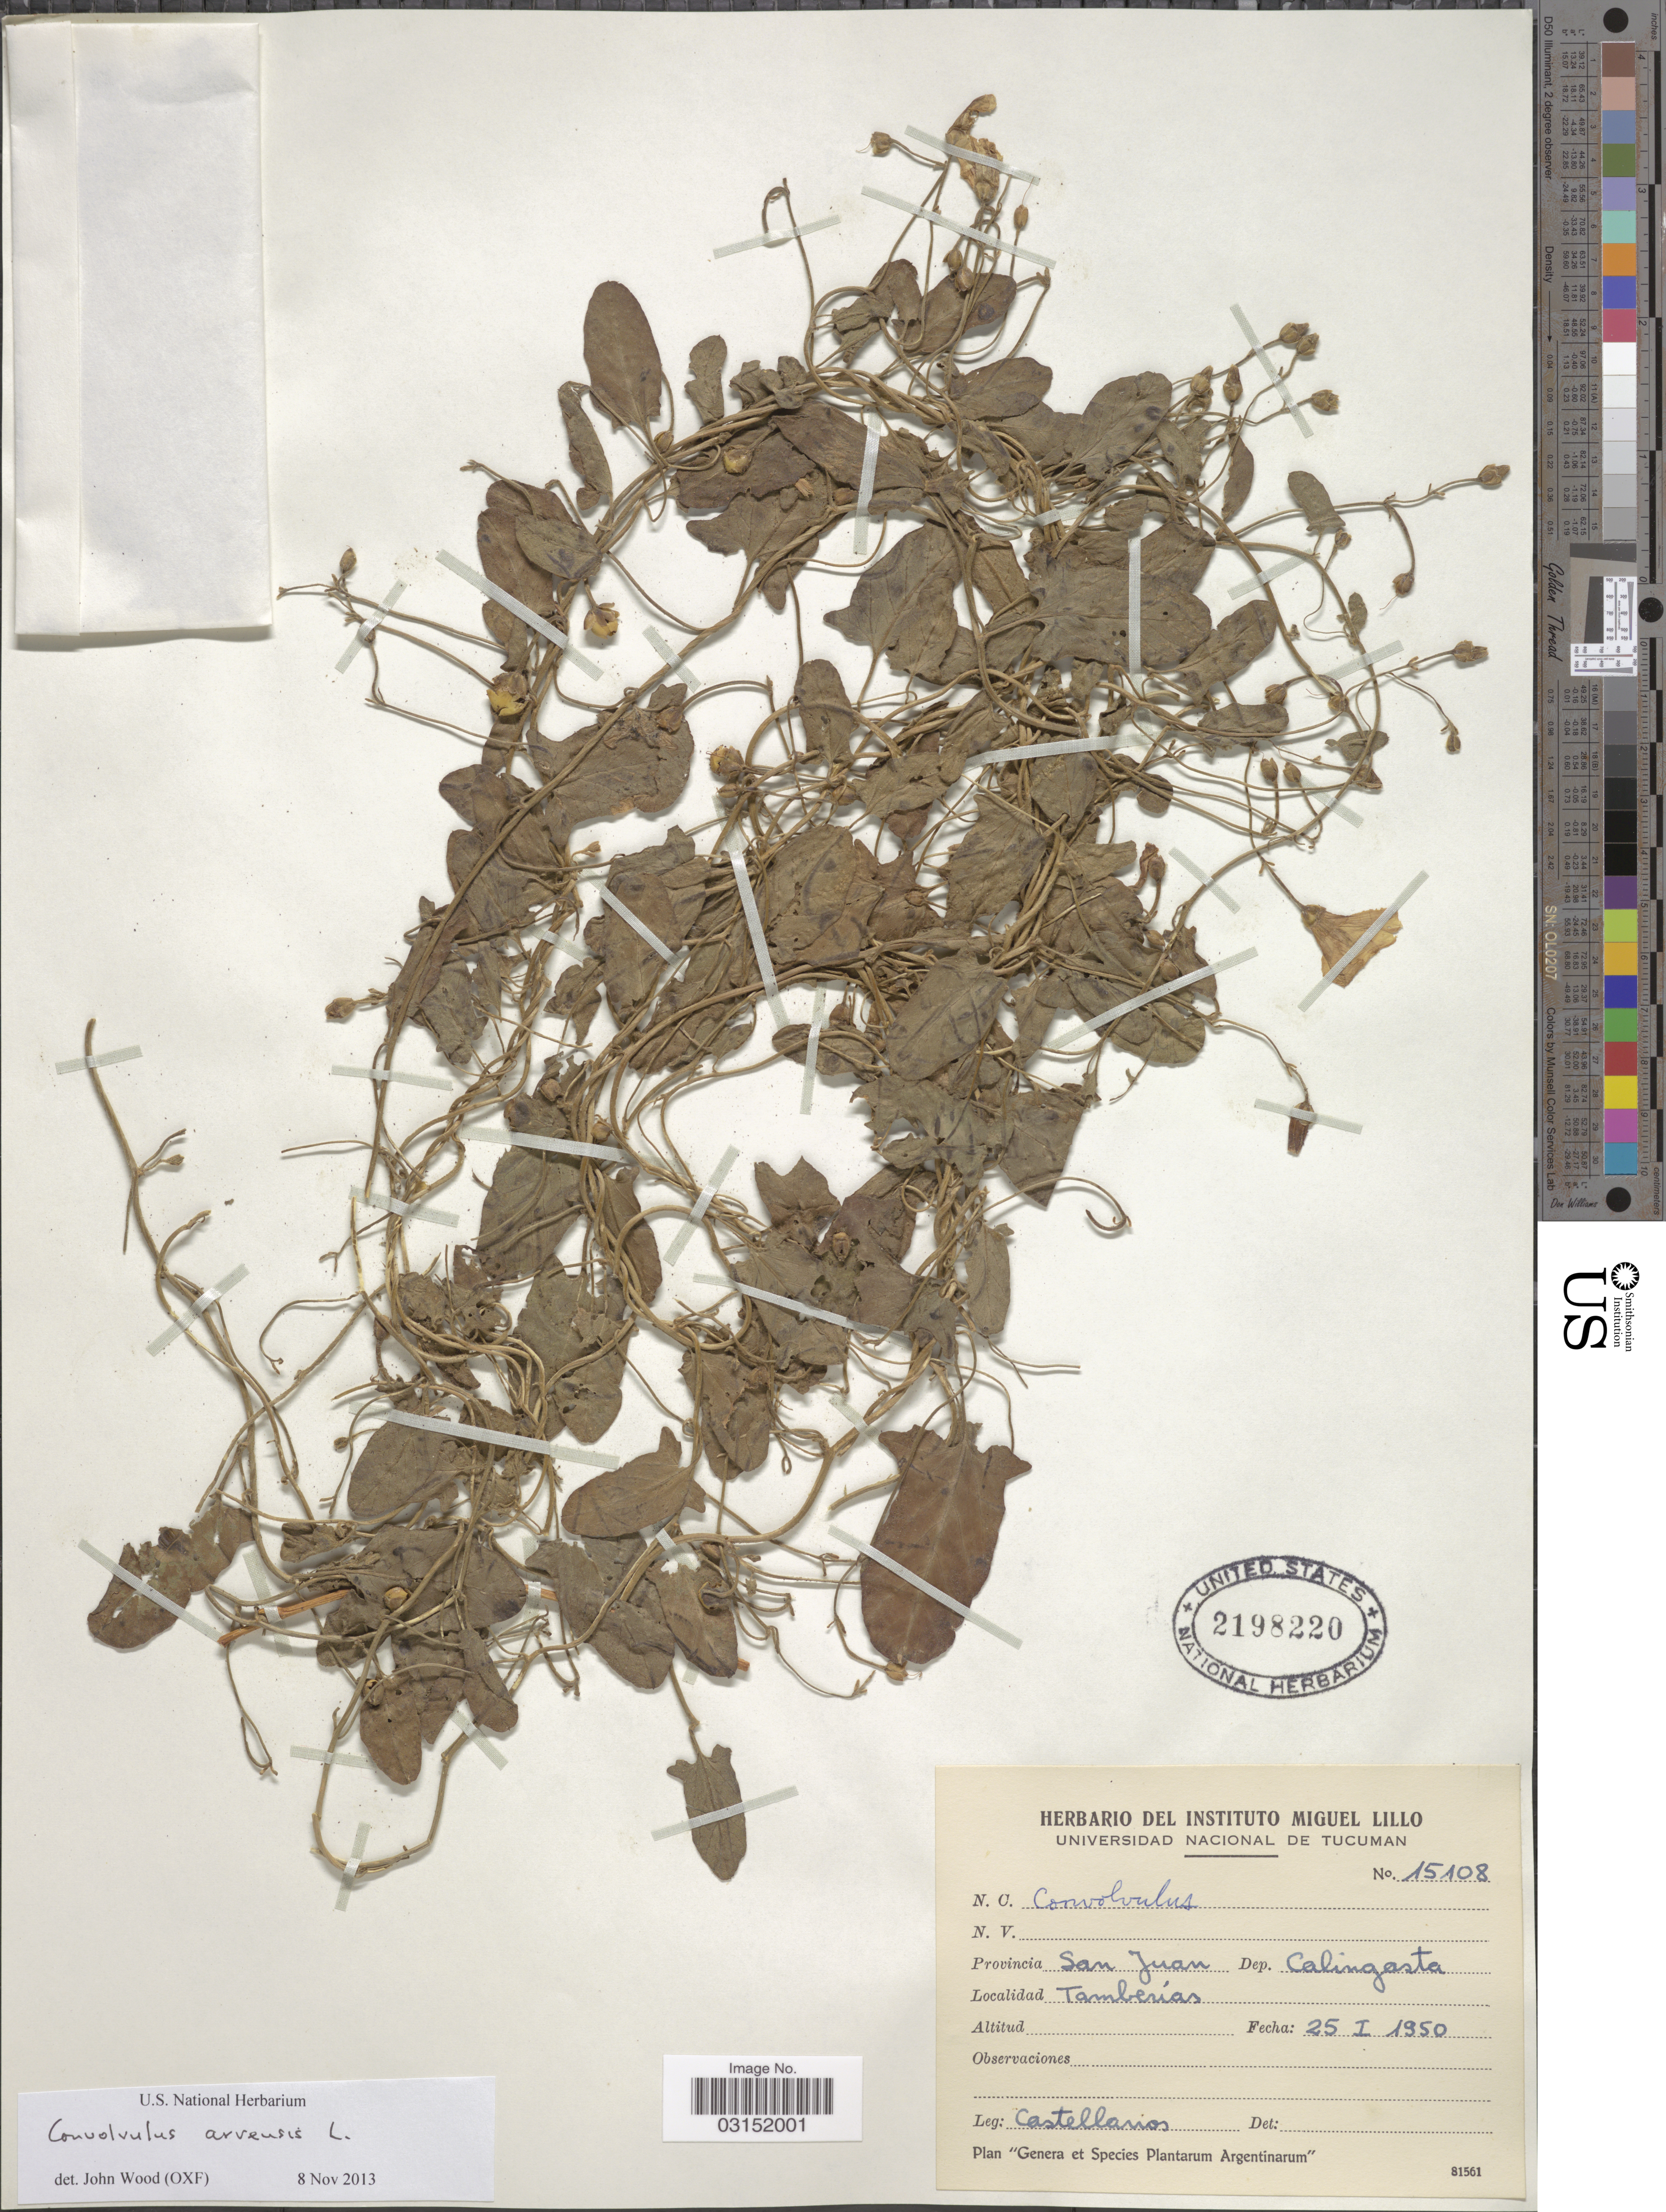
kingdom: Plantae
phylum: Tracheophyta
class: Magnoliopsida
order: Solanales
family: Convolvulaceae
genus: Convolvulus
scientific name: Convolvulus arvensis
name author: L.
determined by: Wood, John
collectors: -- Castellanos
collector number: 15108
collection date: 1950-01-25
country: Argentina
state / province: San Juan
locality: Provincia San Juan, Dep. Calingasta, Tamberías.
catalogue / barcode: US 2198220